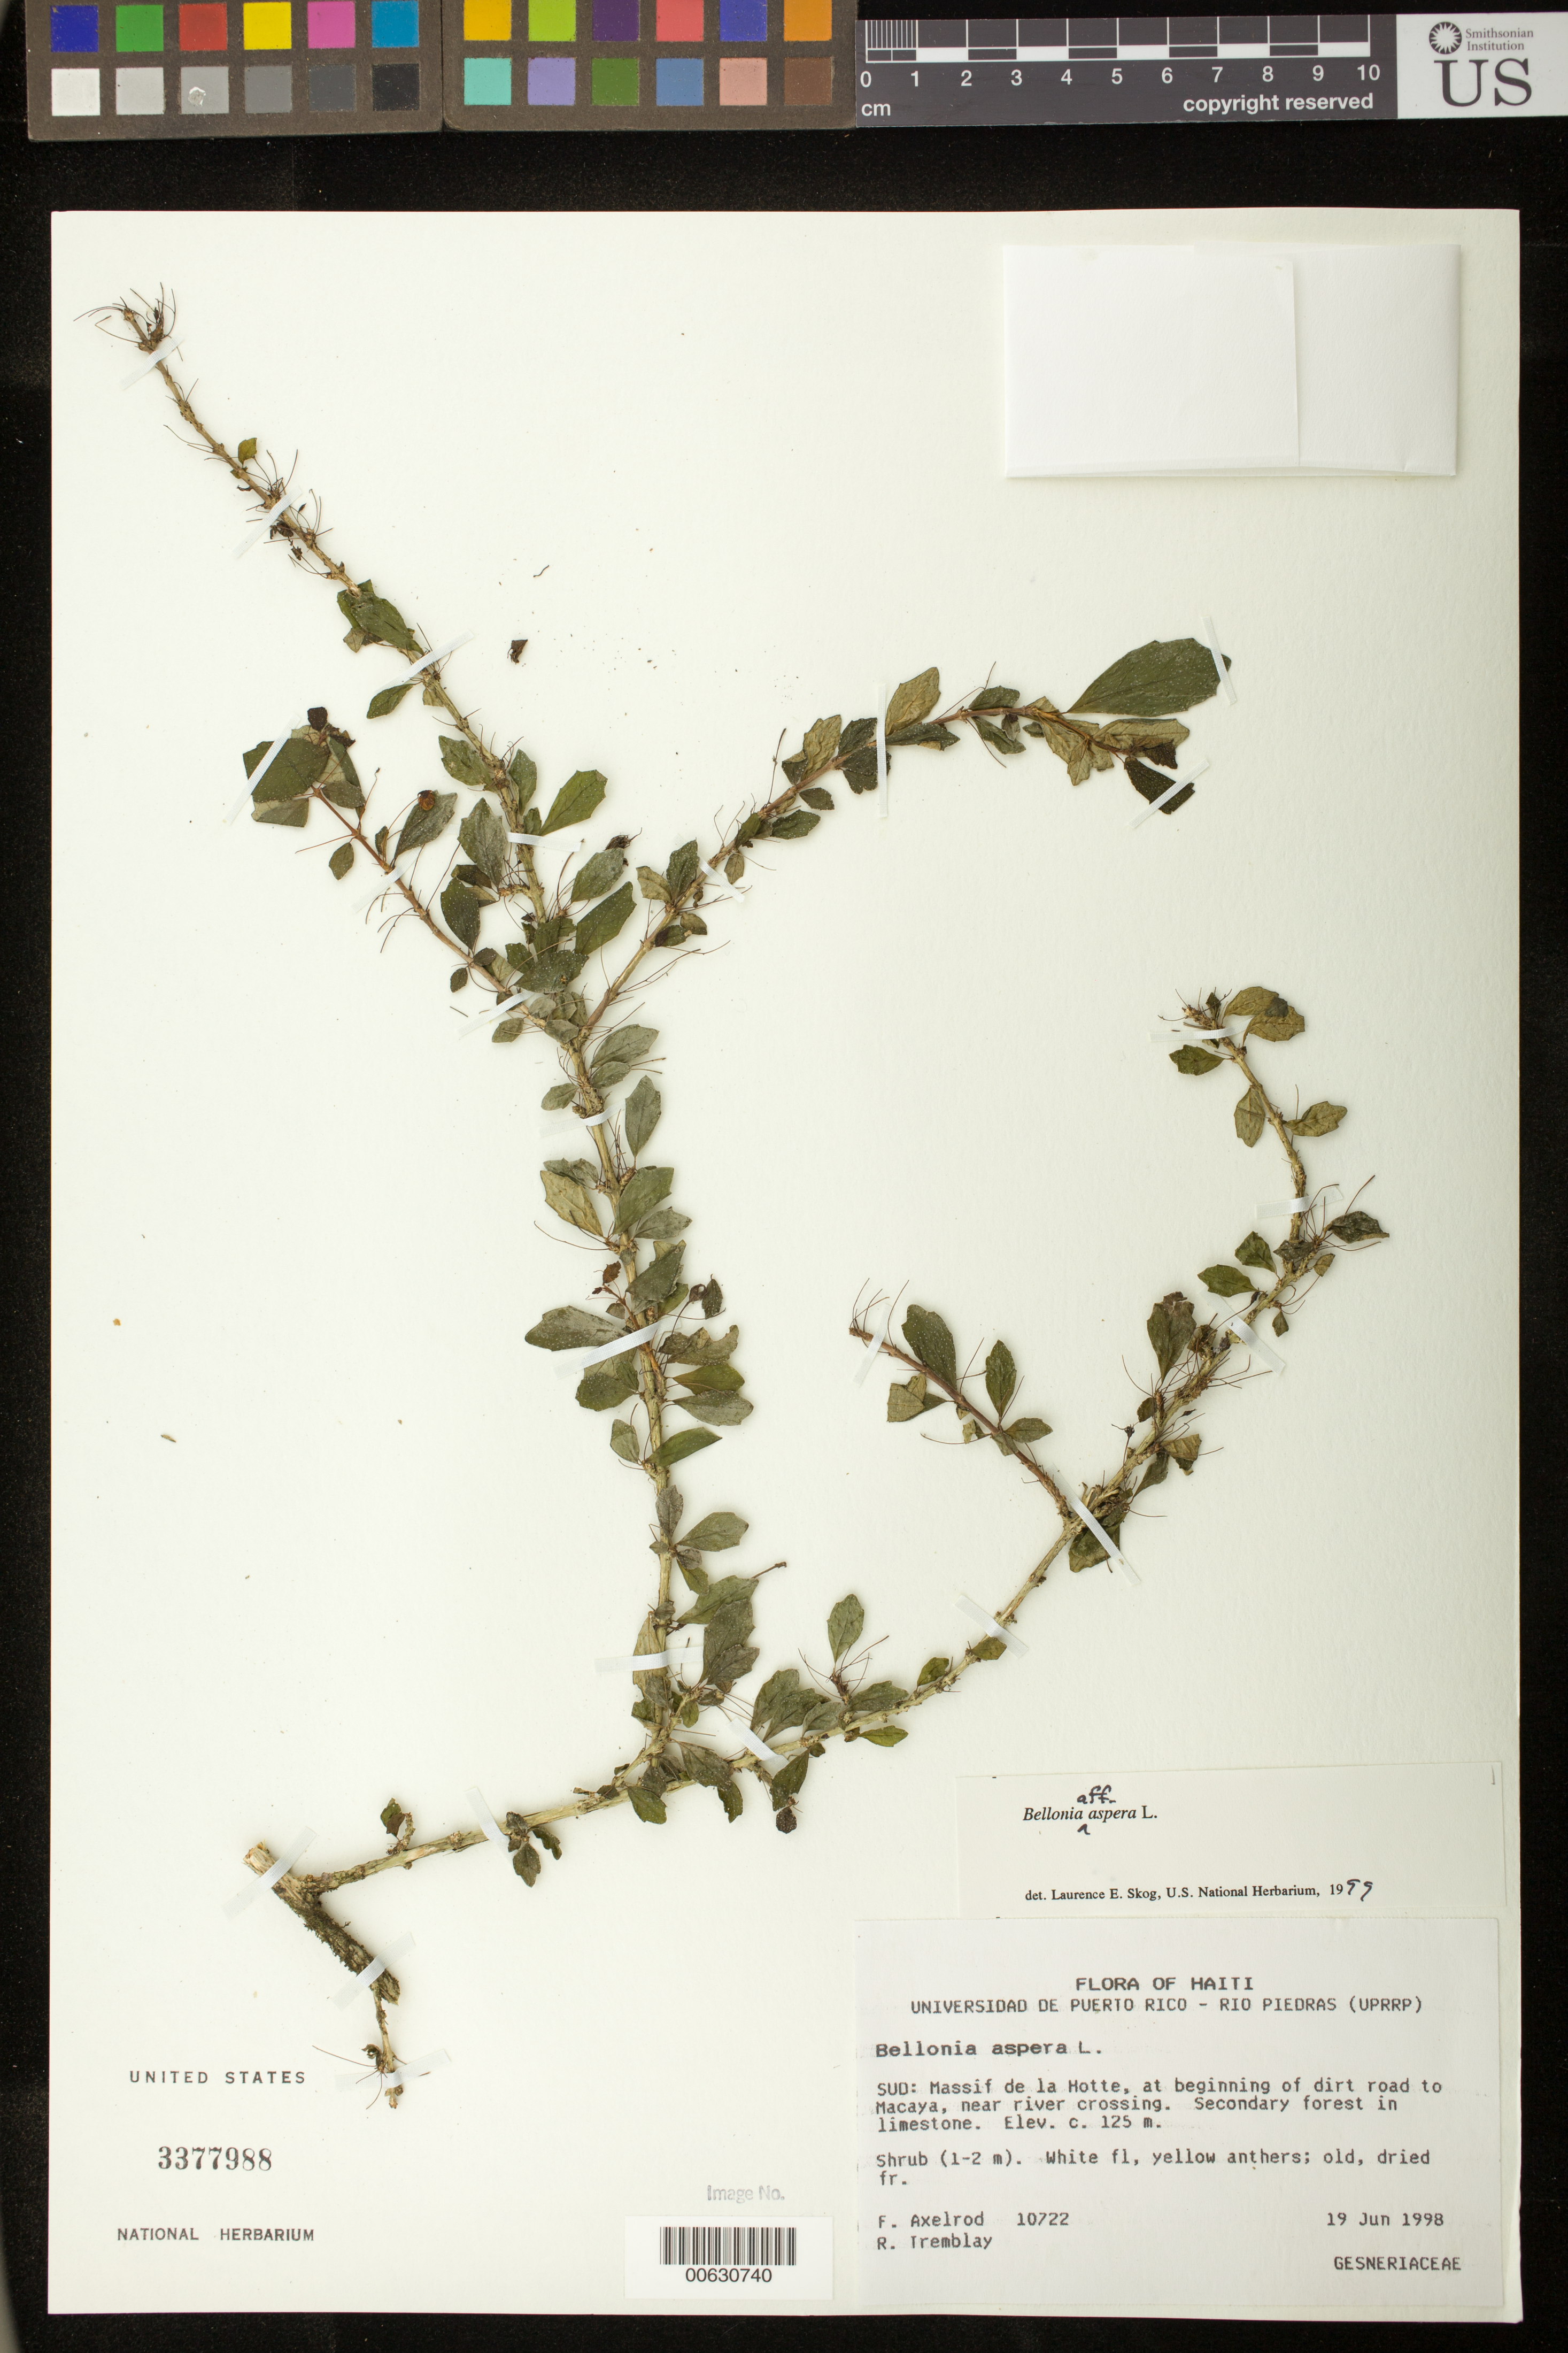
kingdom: Plantae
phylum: Tracheophyta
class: Magnoliopsida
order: Lamiales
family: Gesneriaceae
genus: Bellonia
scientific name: Bellonia aspera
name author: L.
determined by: Skog, Laurence E.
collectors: F. S. Axelrod & R. L. Tremblay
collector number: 10722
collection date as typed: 19 Jun 1998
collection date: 1998-06-19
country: Haiti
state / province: Sud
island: Hispaniola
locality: Massif de la Hotte, at beginning of dirt road to Macaya, near river crossing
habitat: Secondary forest in limestone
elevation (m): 125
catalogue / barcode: US 3377988